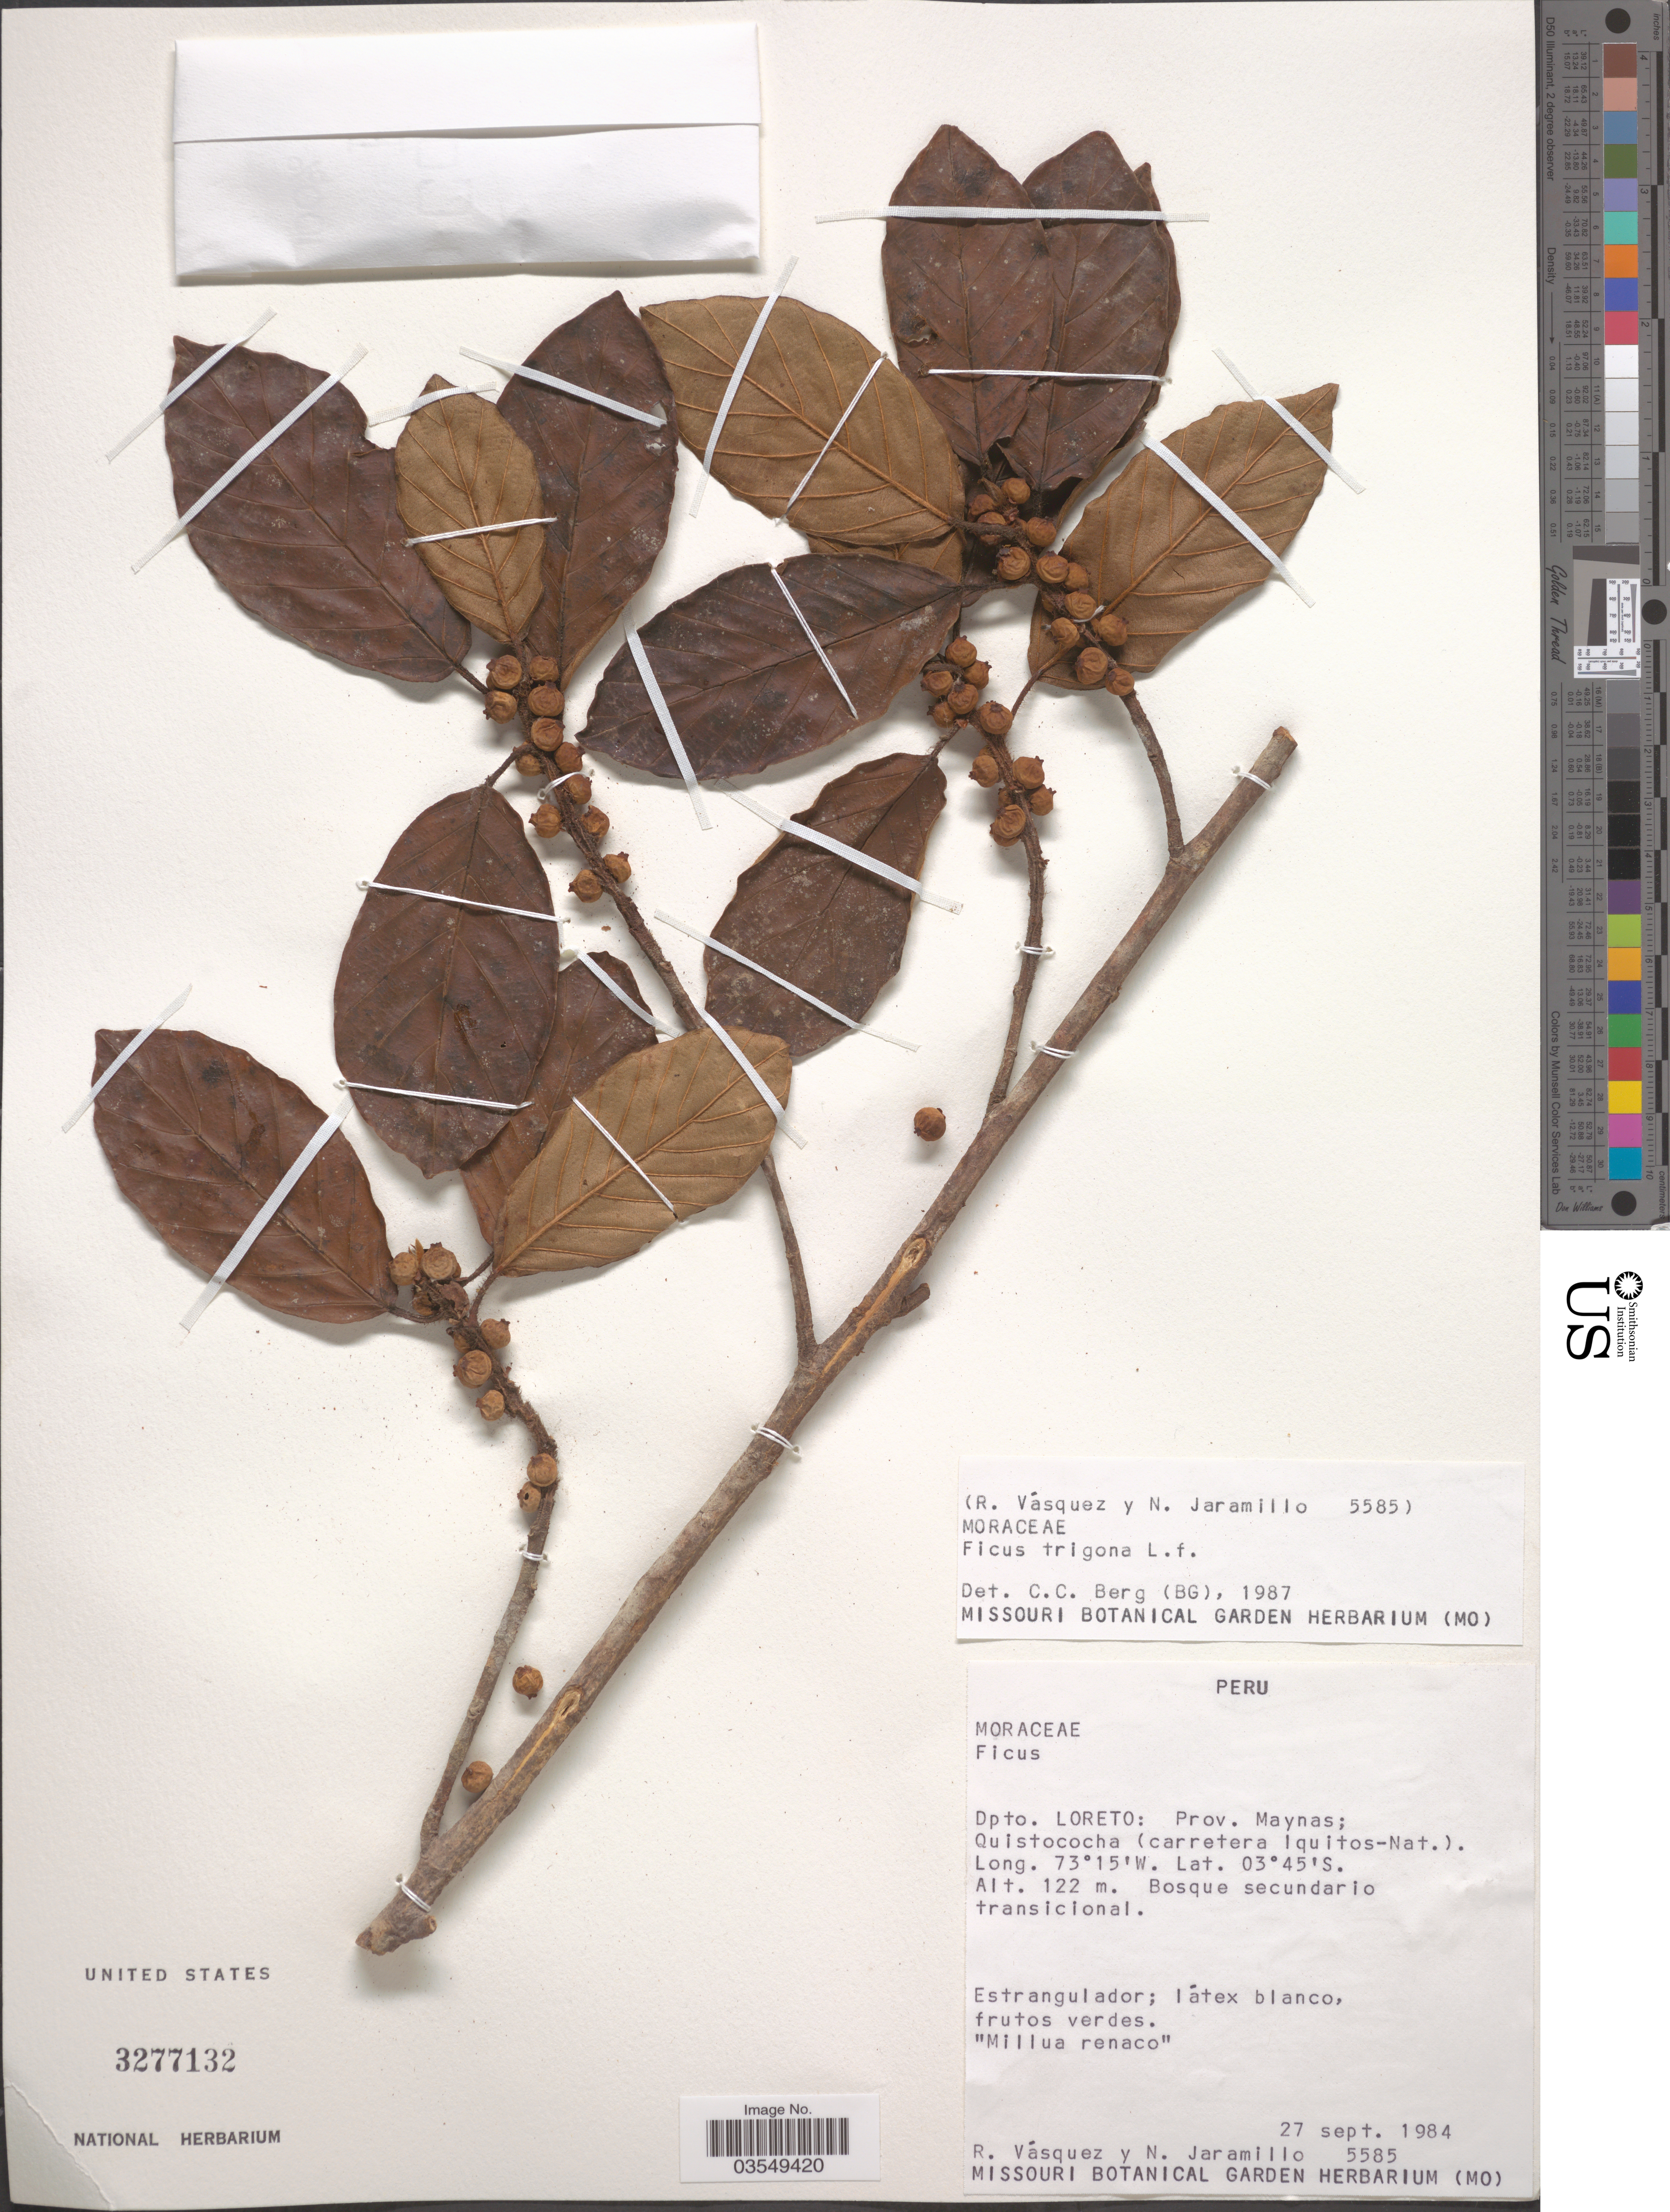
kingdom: Plantae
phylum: Tracheophyta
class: Magnoliopsida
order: Rosales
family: Moraceae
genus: Ficus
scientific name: Ficus trigona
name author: L. f.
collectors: R. Vásquez & N. Jaramillo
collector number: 5585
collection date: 1984-09-27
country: Peru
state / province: Loreto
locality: Dpto. Loreto: Prov. Maynas; Quistococha (carretera Iquitos-Nat.).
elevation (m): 122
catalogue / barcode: US 3277132